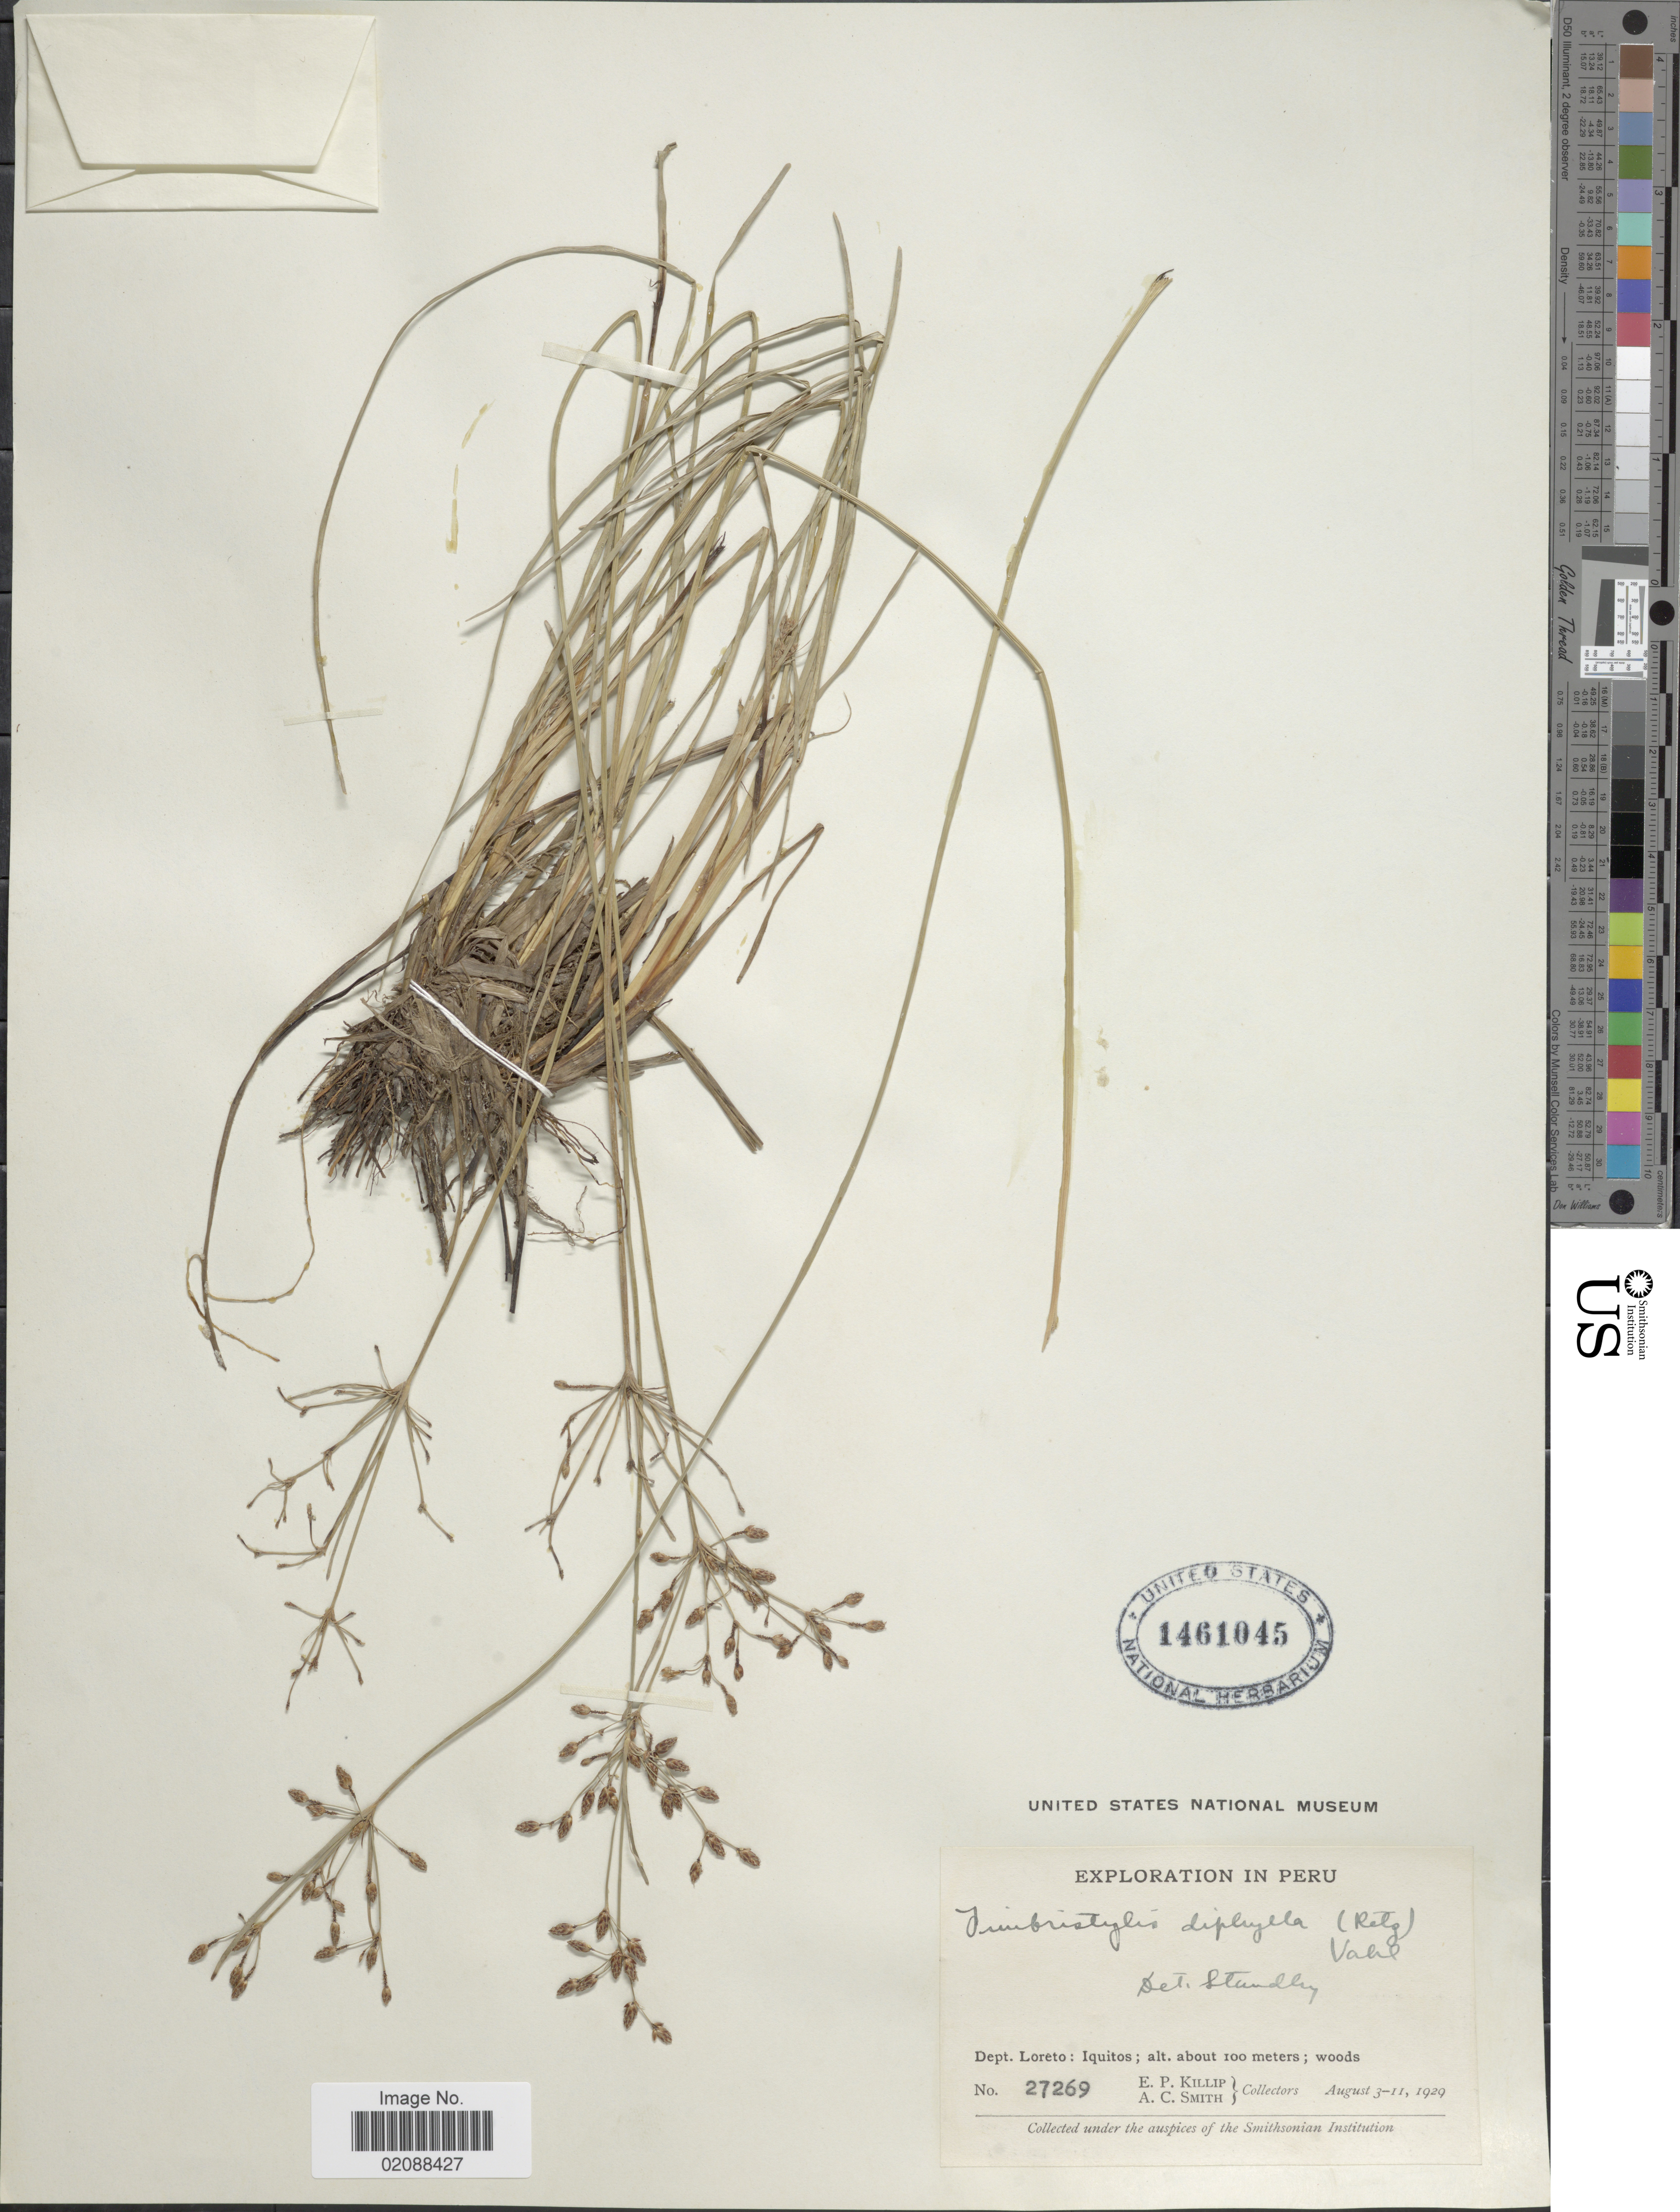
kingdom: Plantae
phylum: Tracheophyta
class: Liliopsida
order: Poales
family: Cyperaceae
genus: Fimbristylis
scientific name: Fimbristylis dichotoma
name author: (L.) Vahl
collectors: E. P. Killip & A. C. Smith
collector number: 27269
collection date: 1929-08-03/1929-08-11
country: Peru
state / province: Loreto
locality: Iquitos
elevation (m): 100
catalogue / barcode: US 1461045